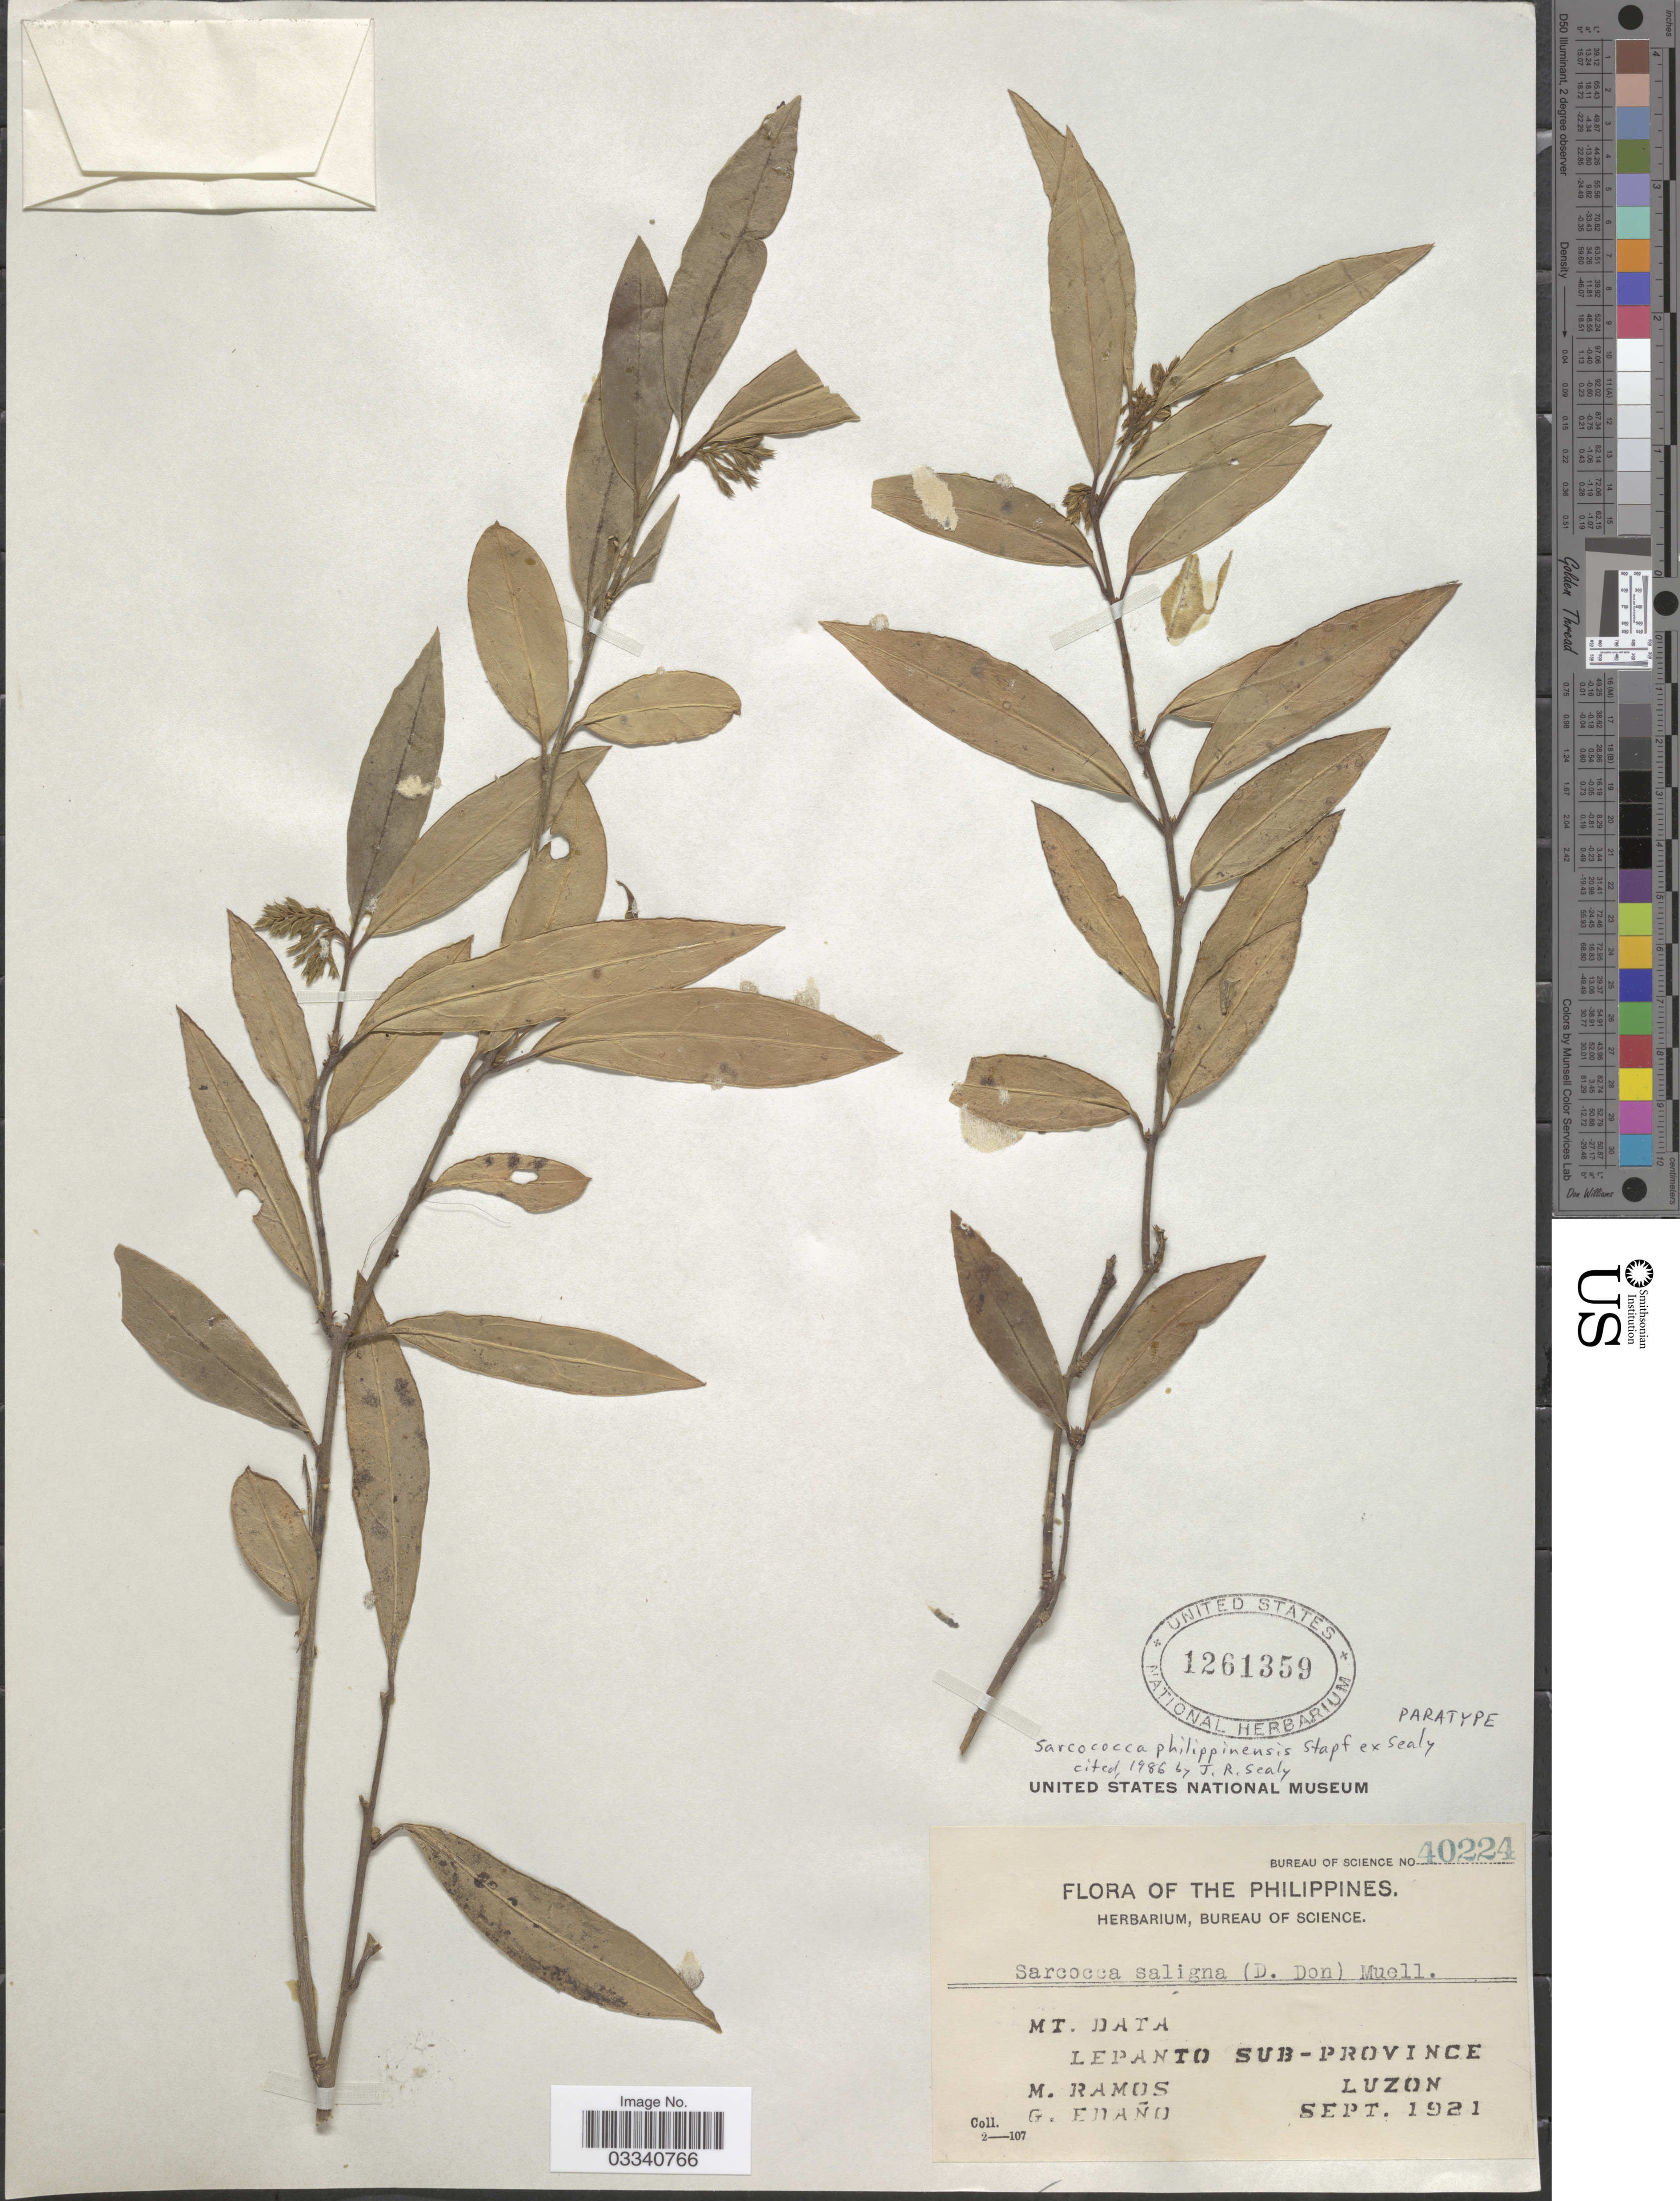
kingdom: Plantae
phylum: Tracheophyta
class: Magnoliopsida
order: Buxales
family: Buxaceae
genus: Sarcococca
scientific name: Sarcococca philippinensis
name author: Stapf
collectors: M. Ramos & G. Edaño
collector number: Bureau of Science 40224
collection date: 1921-09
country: Philippines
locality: Mt. Data. Lepanto sub-province Luzon.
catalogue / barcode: US 1261359